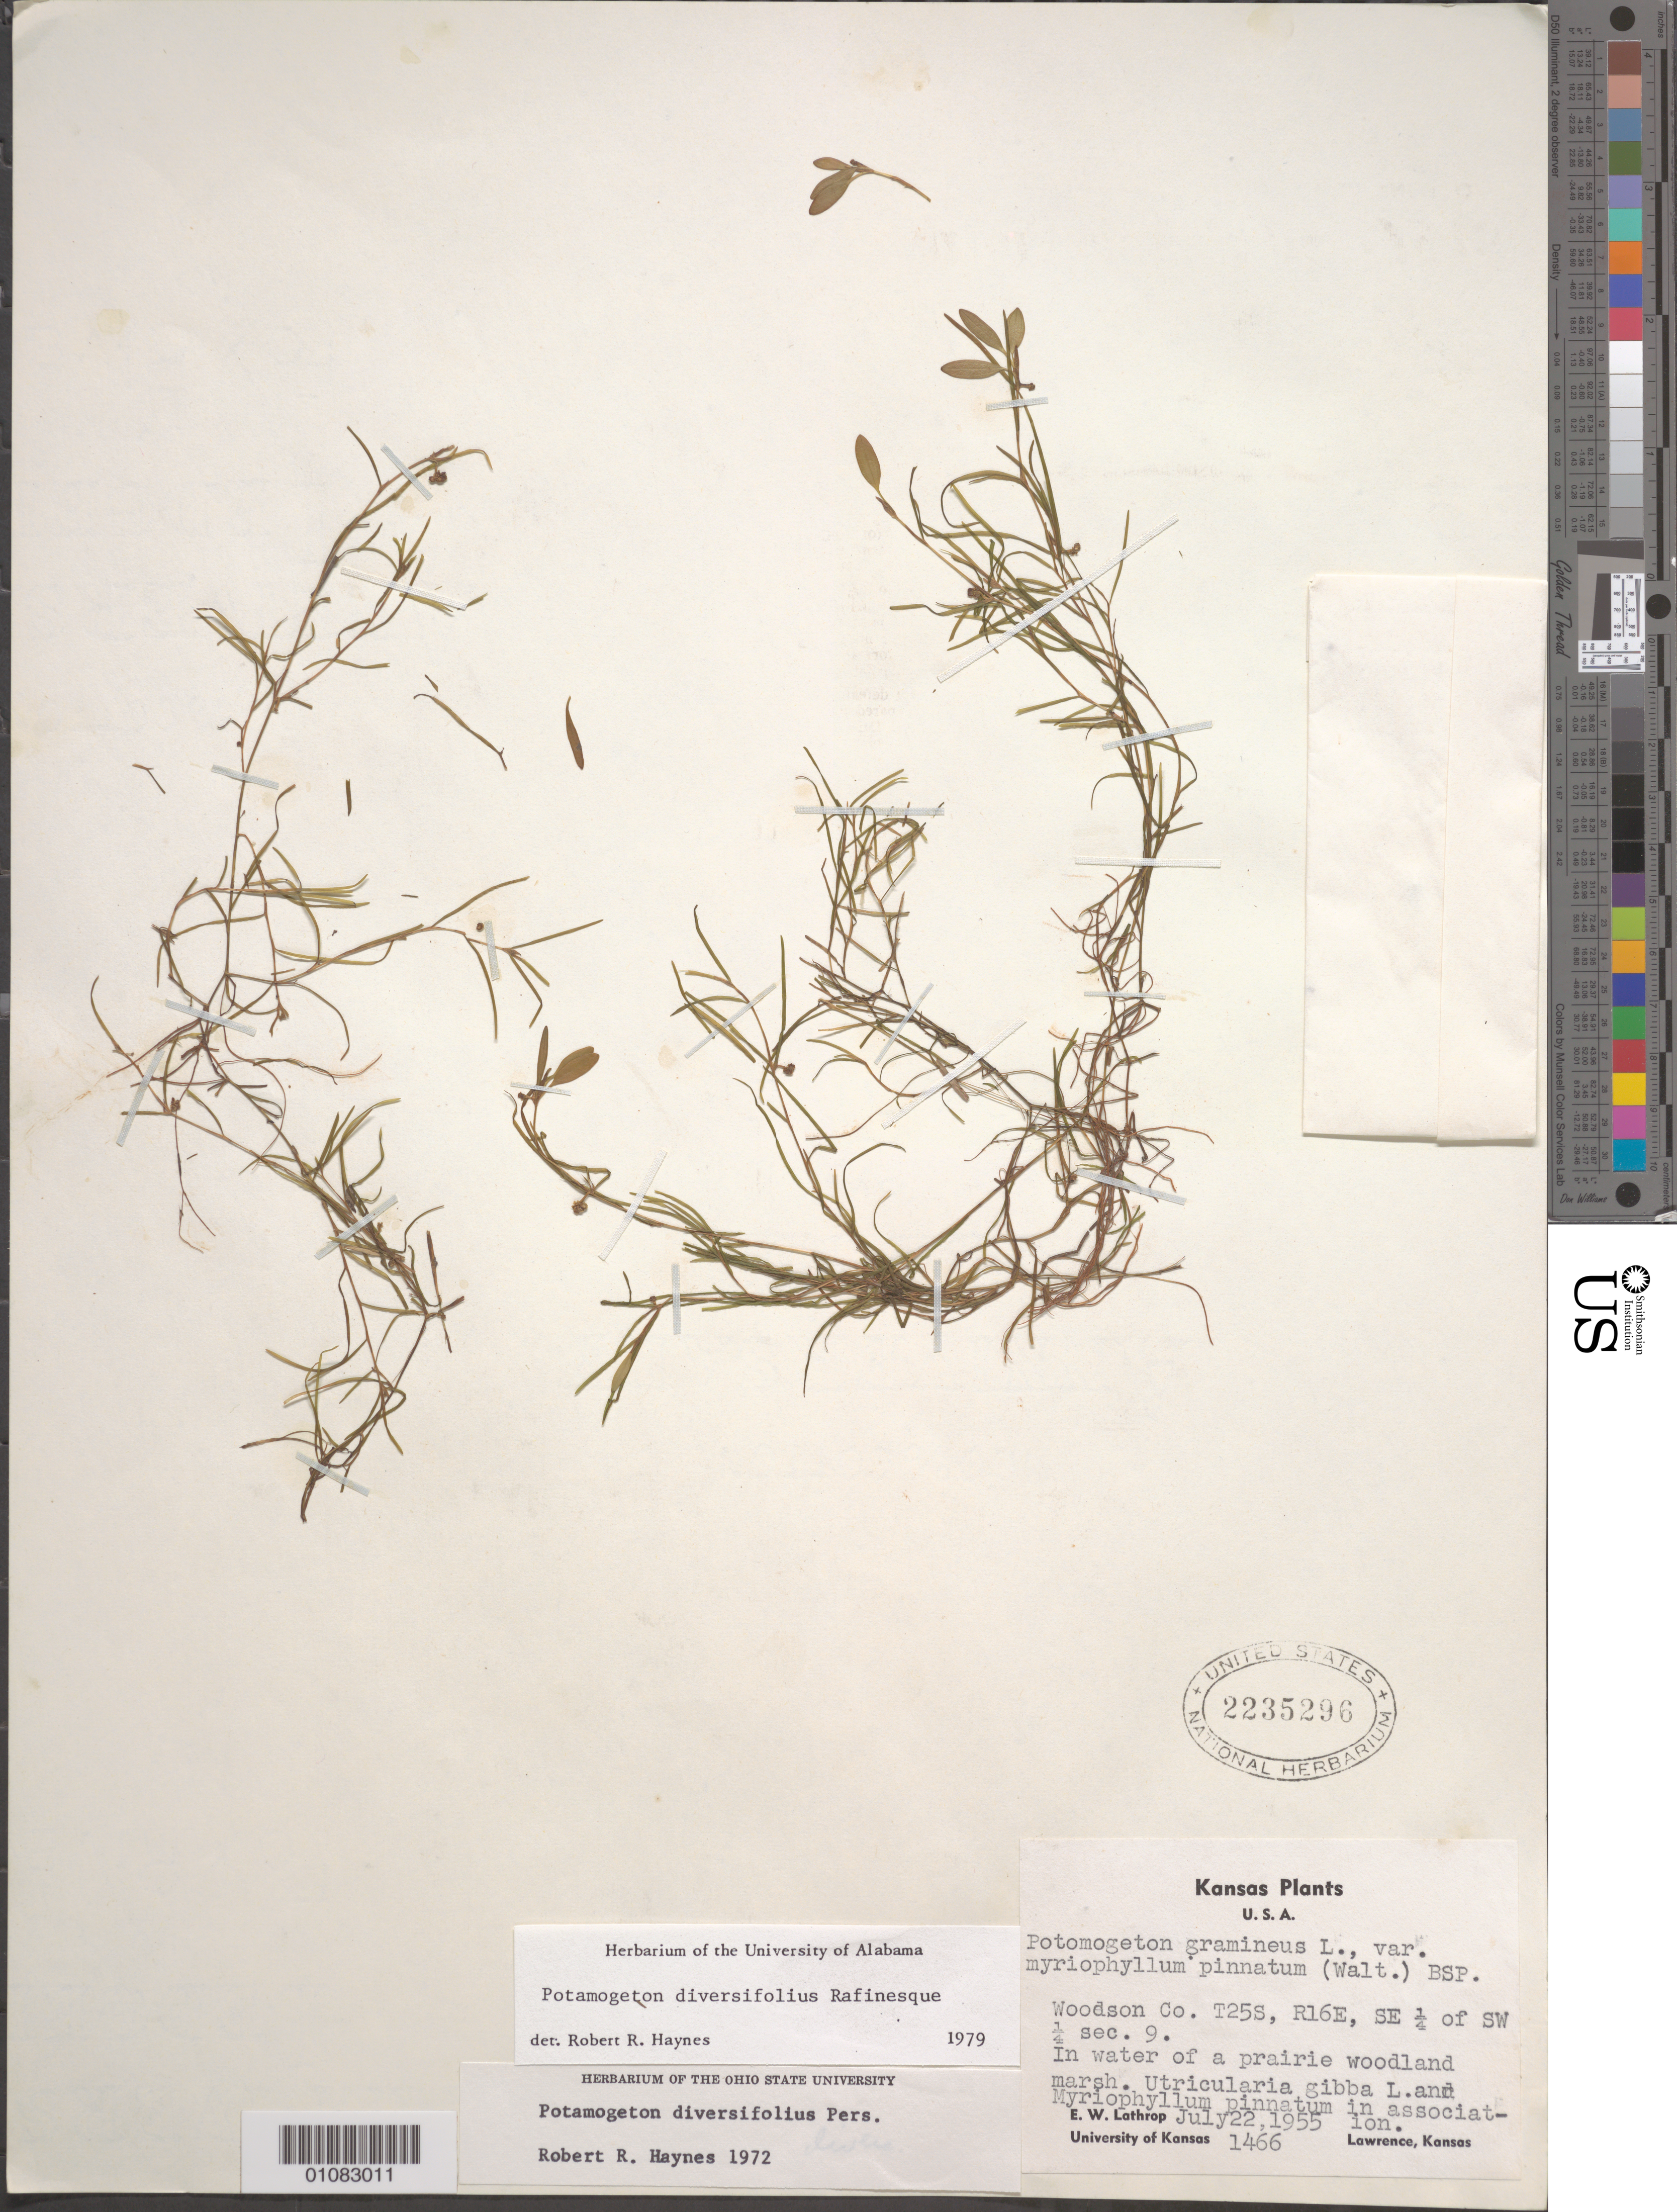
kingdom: Plantae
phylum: Tracheophyta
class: Liliopsida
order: Alismatales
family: Potamogetonaceae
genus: Potamogeton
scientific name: Potamogeton diversifolius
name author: Raf.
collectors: E. W. Lathrop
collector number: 1466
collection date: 1955-07-22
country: United States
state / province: Kansas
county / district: Woodson County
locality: T-25-S, R-16-E, SE (1/4) of SW (1/4) Sect. 9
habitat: In water of a prairie woodland marsh.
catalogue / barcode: US 2235296